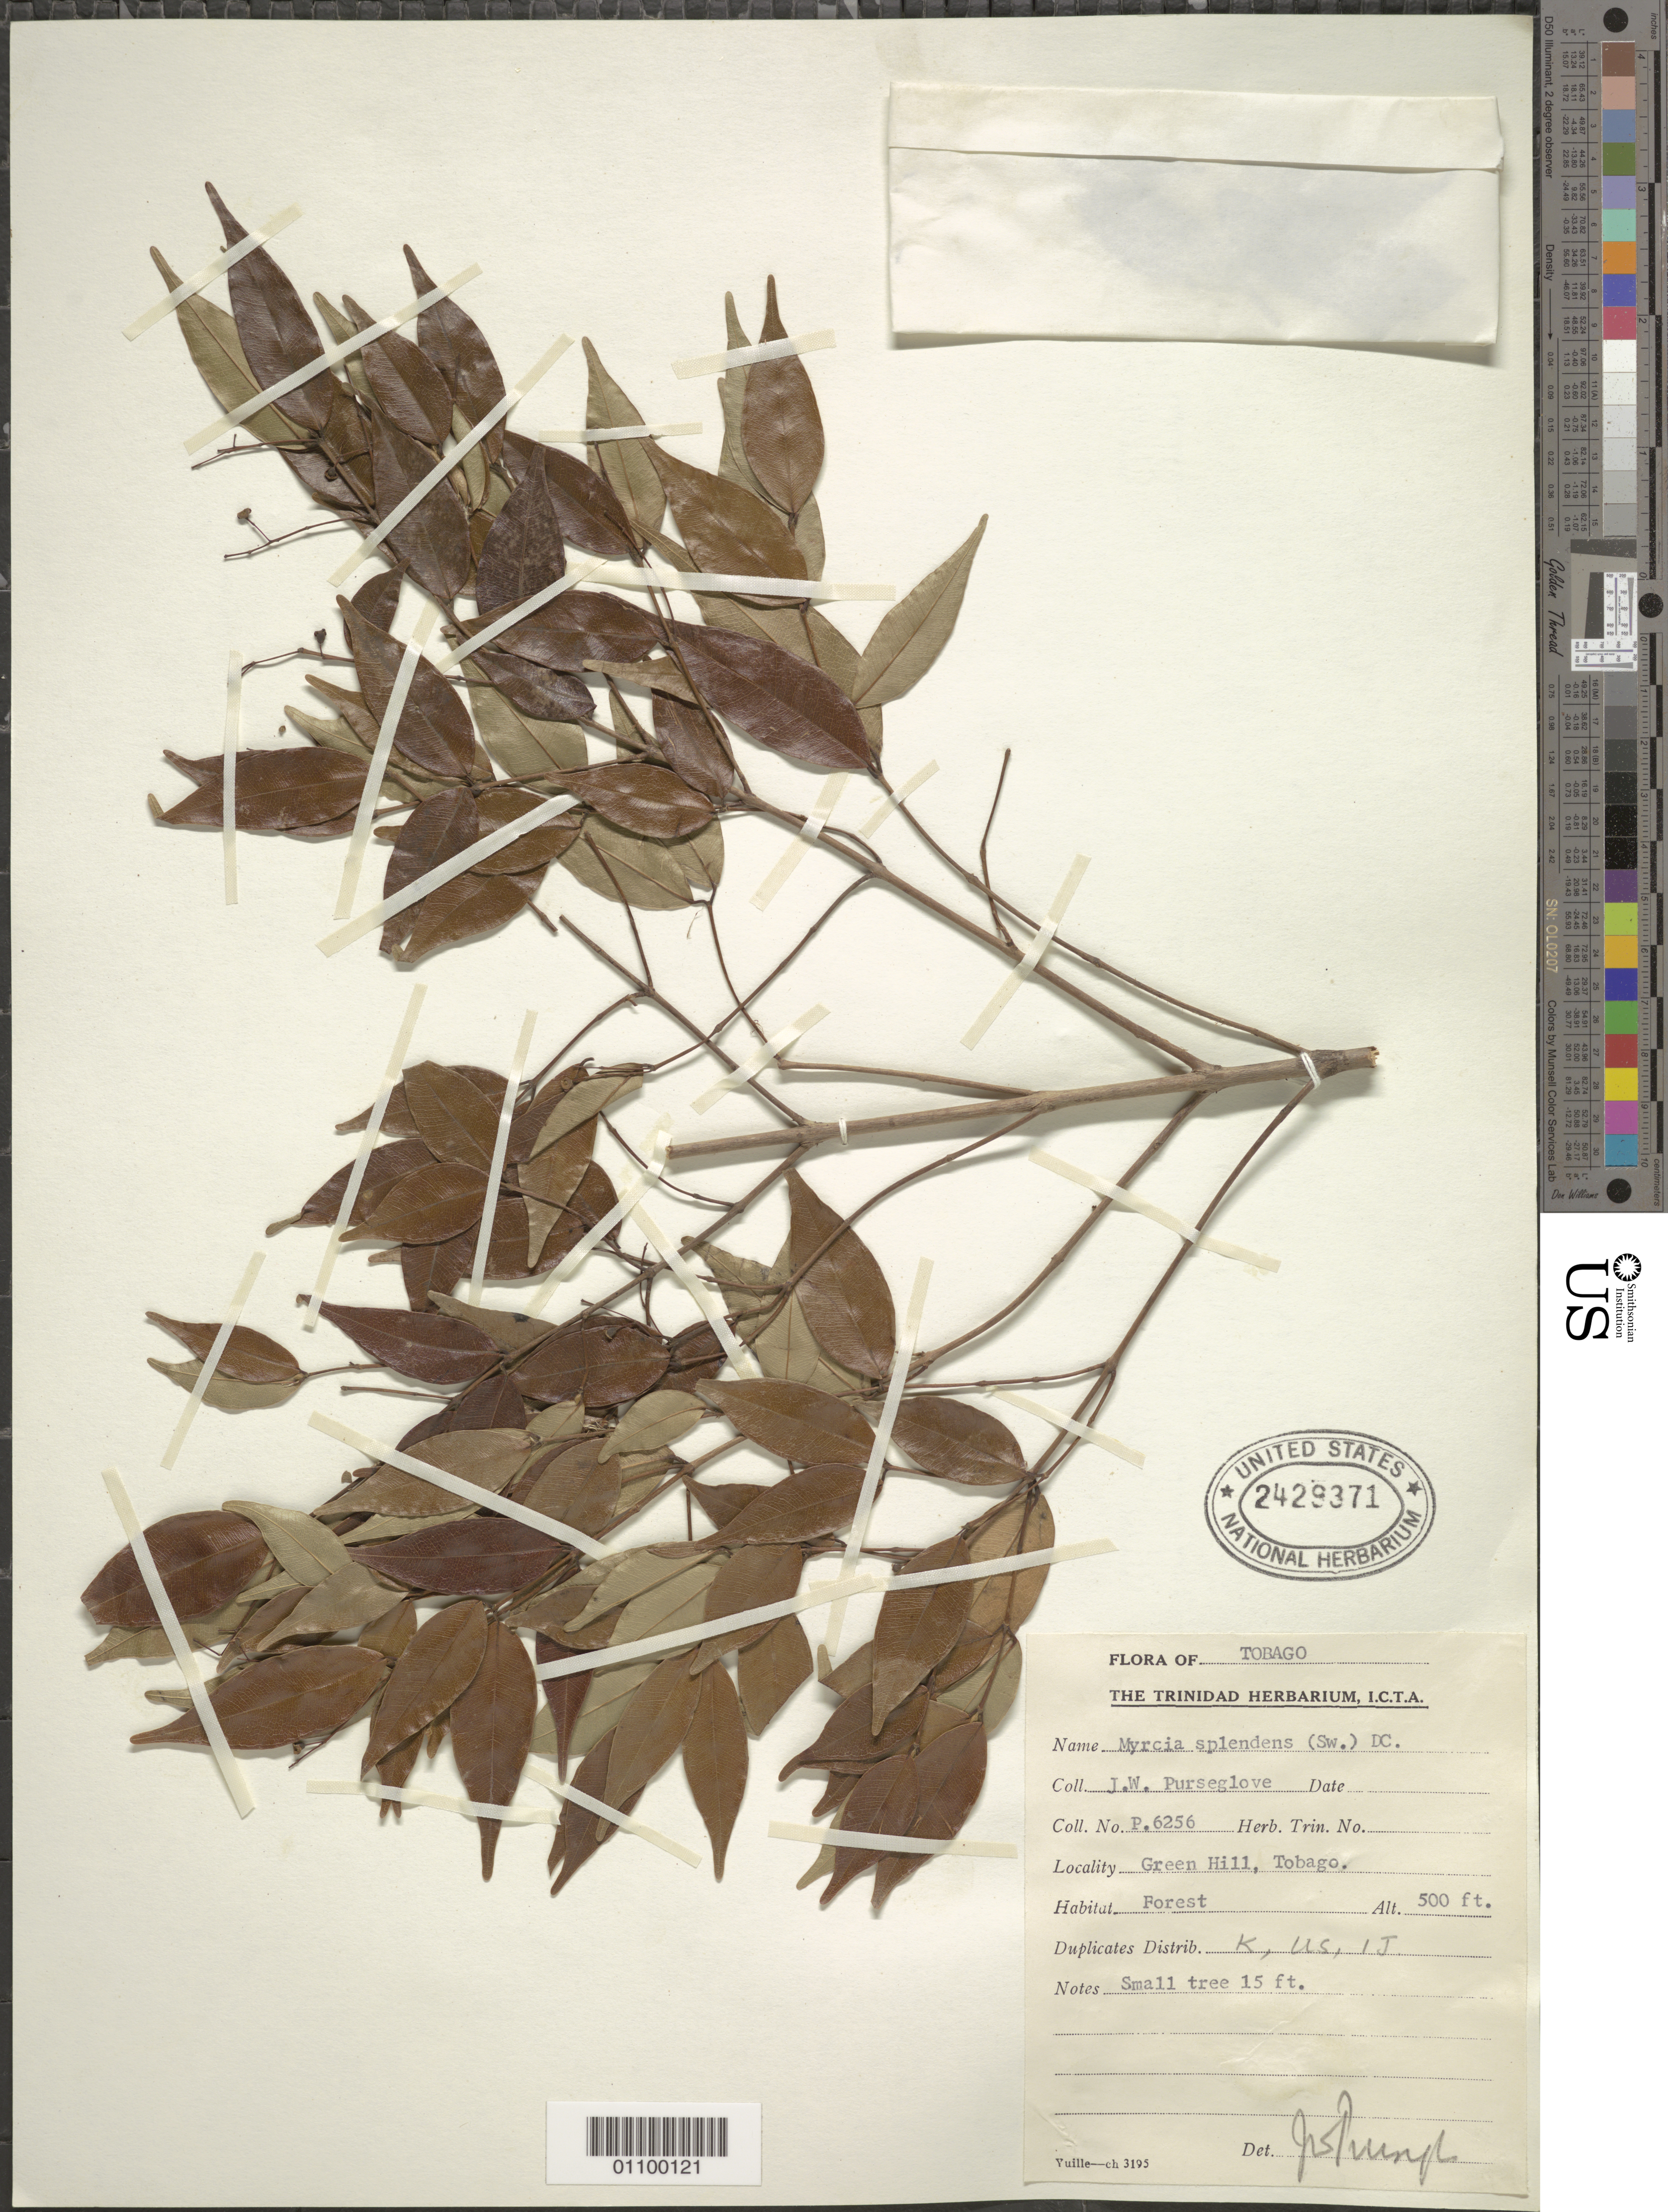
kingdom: Plantae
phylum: Tracheophyta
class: Magnoliopsida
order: Myrtales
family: Myrtaceae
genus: Myrcia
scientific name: Myrcia splendens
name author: (Sw.) DC.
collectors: J. Purseglove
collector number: P.6256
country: Trinidad and Tobago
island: Tobago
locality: Green Hill, Tobago. Forest.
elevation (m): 152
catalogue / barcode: US 2429371